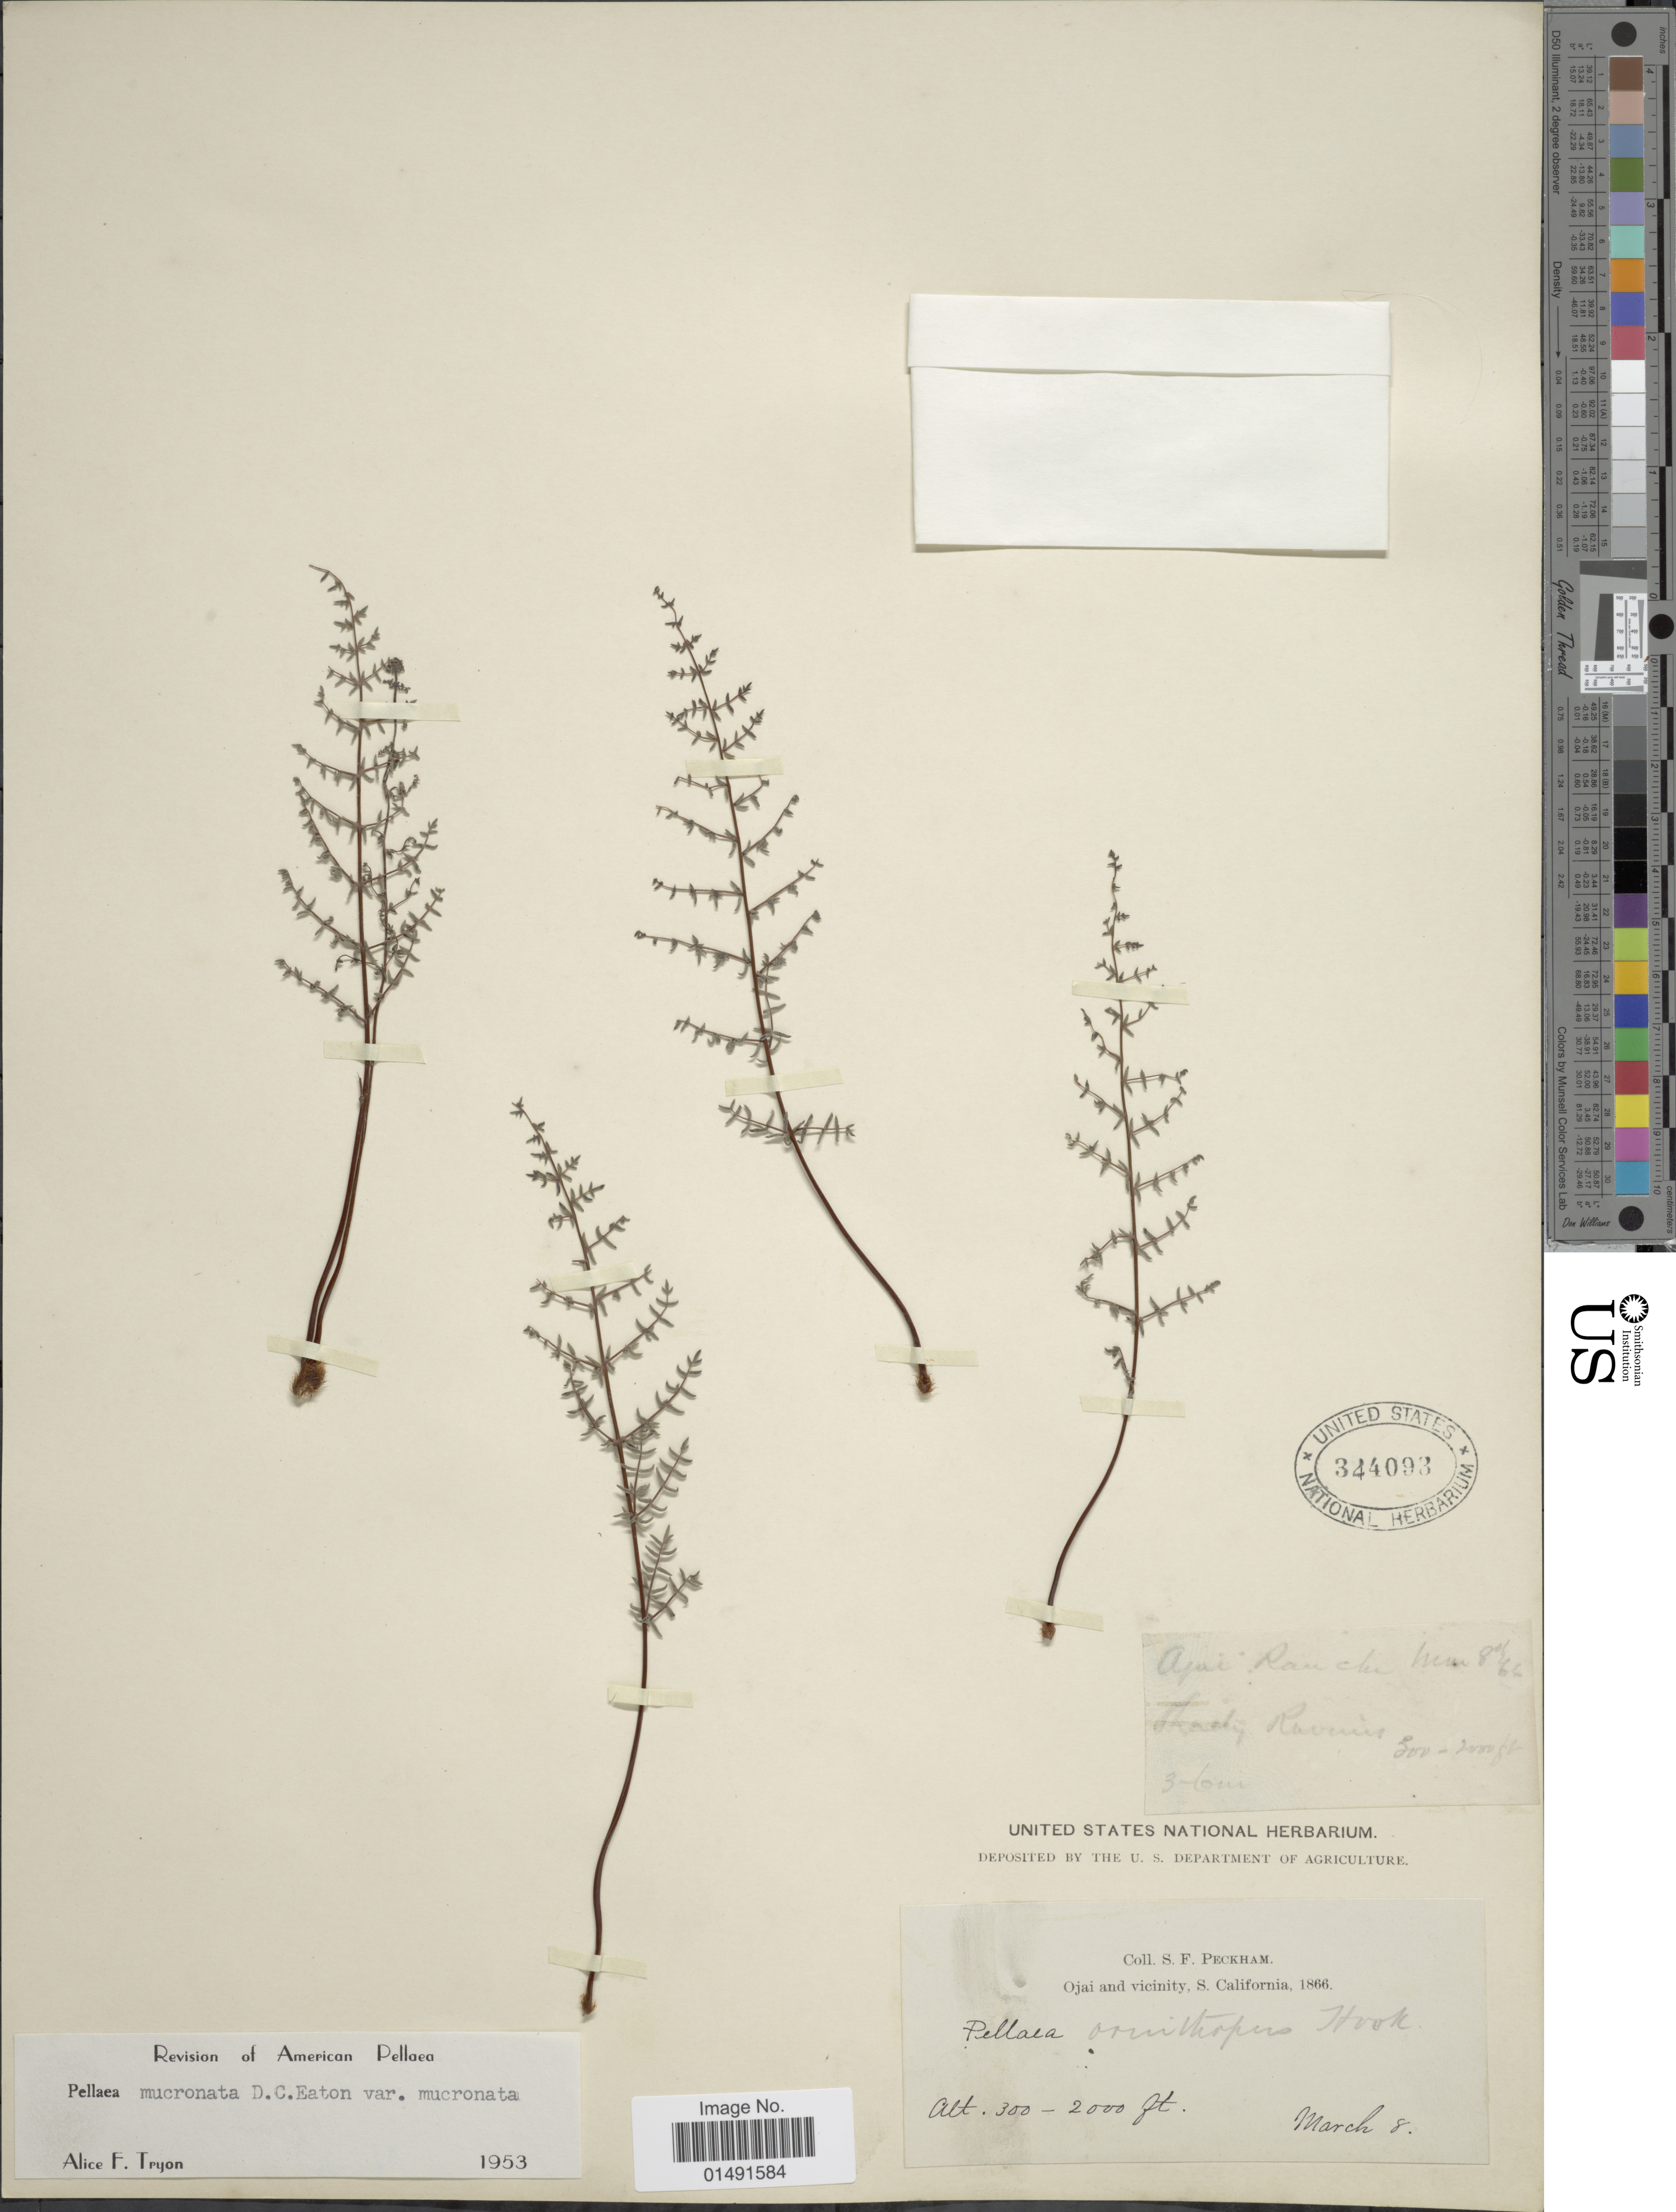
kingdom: Plantae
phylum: Tracheophyta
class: Polypodiopsida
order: Polypodiales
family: Pteridaceae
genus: Pellaea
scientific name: Pellaea mucronata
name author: (D.C. Eaton) D.C. Eaton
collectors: S. Peckham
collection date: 1866-03-08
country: United States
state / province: California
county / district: Ventura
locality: Ojai and vicinity,S. California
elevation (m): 91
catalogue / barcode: US 344093